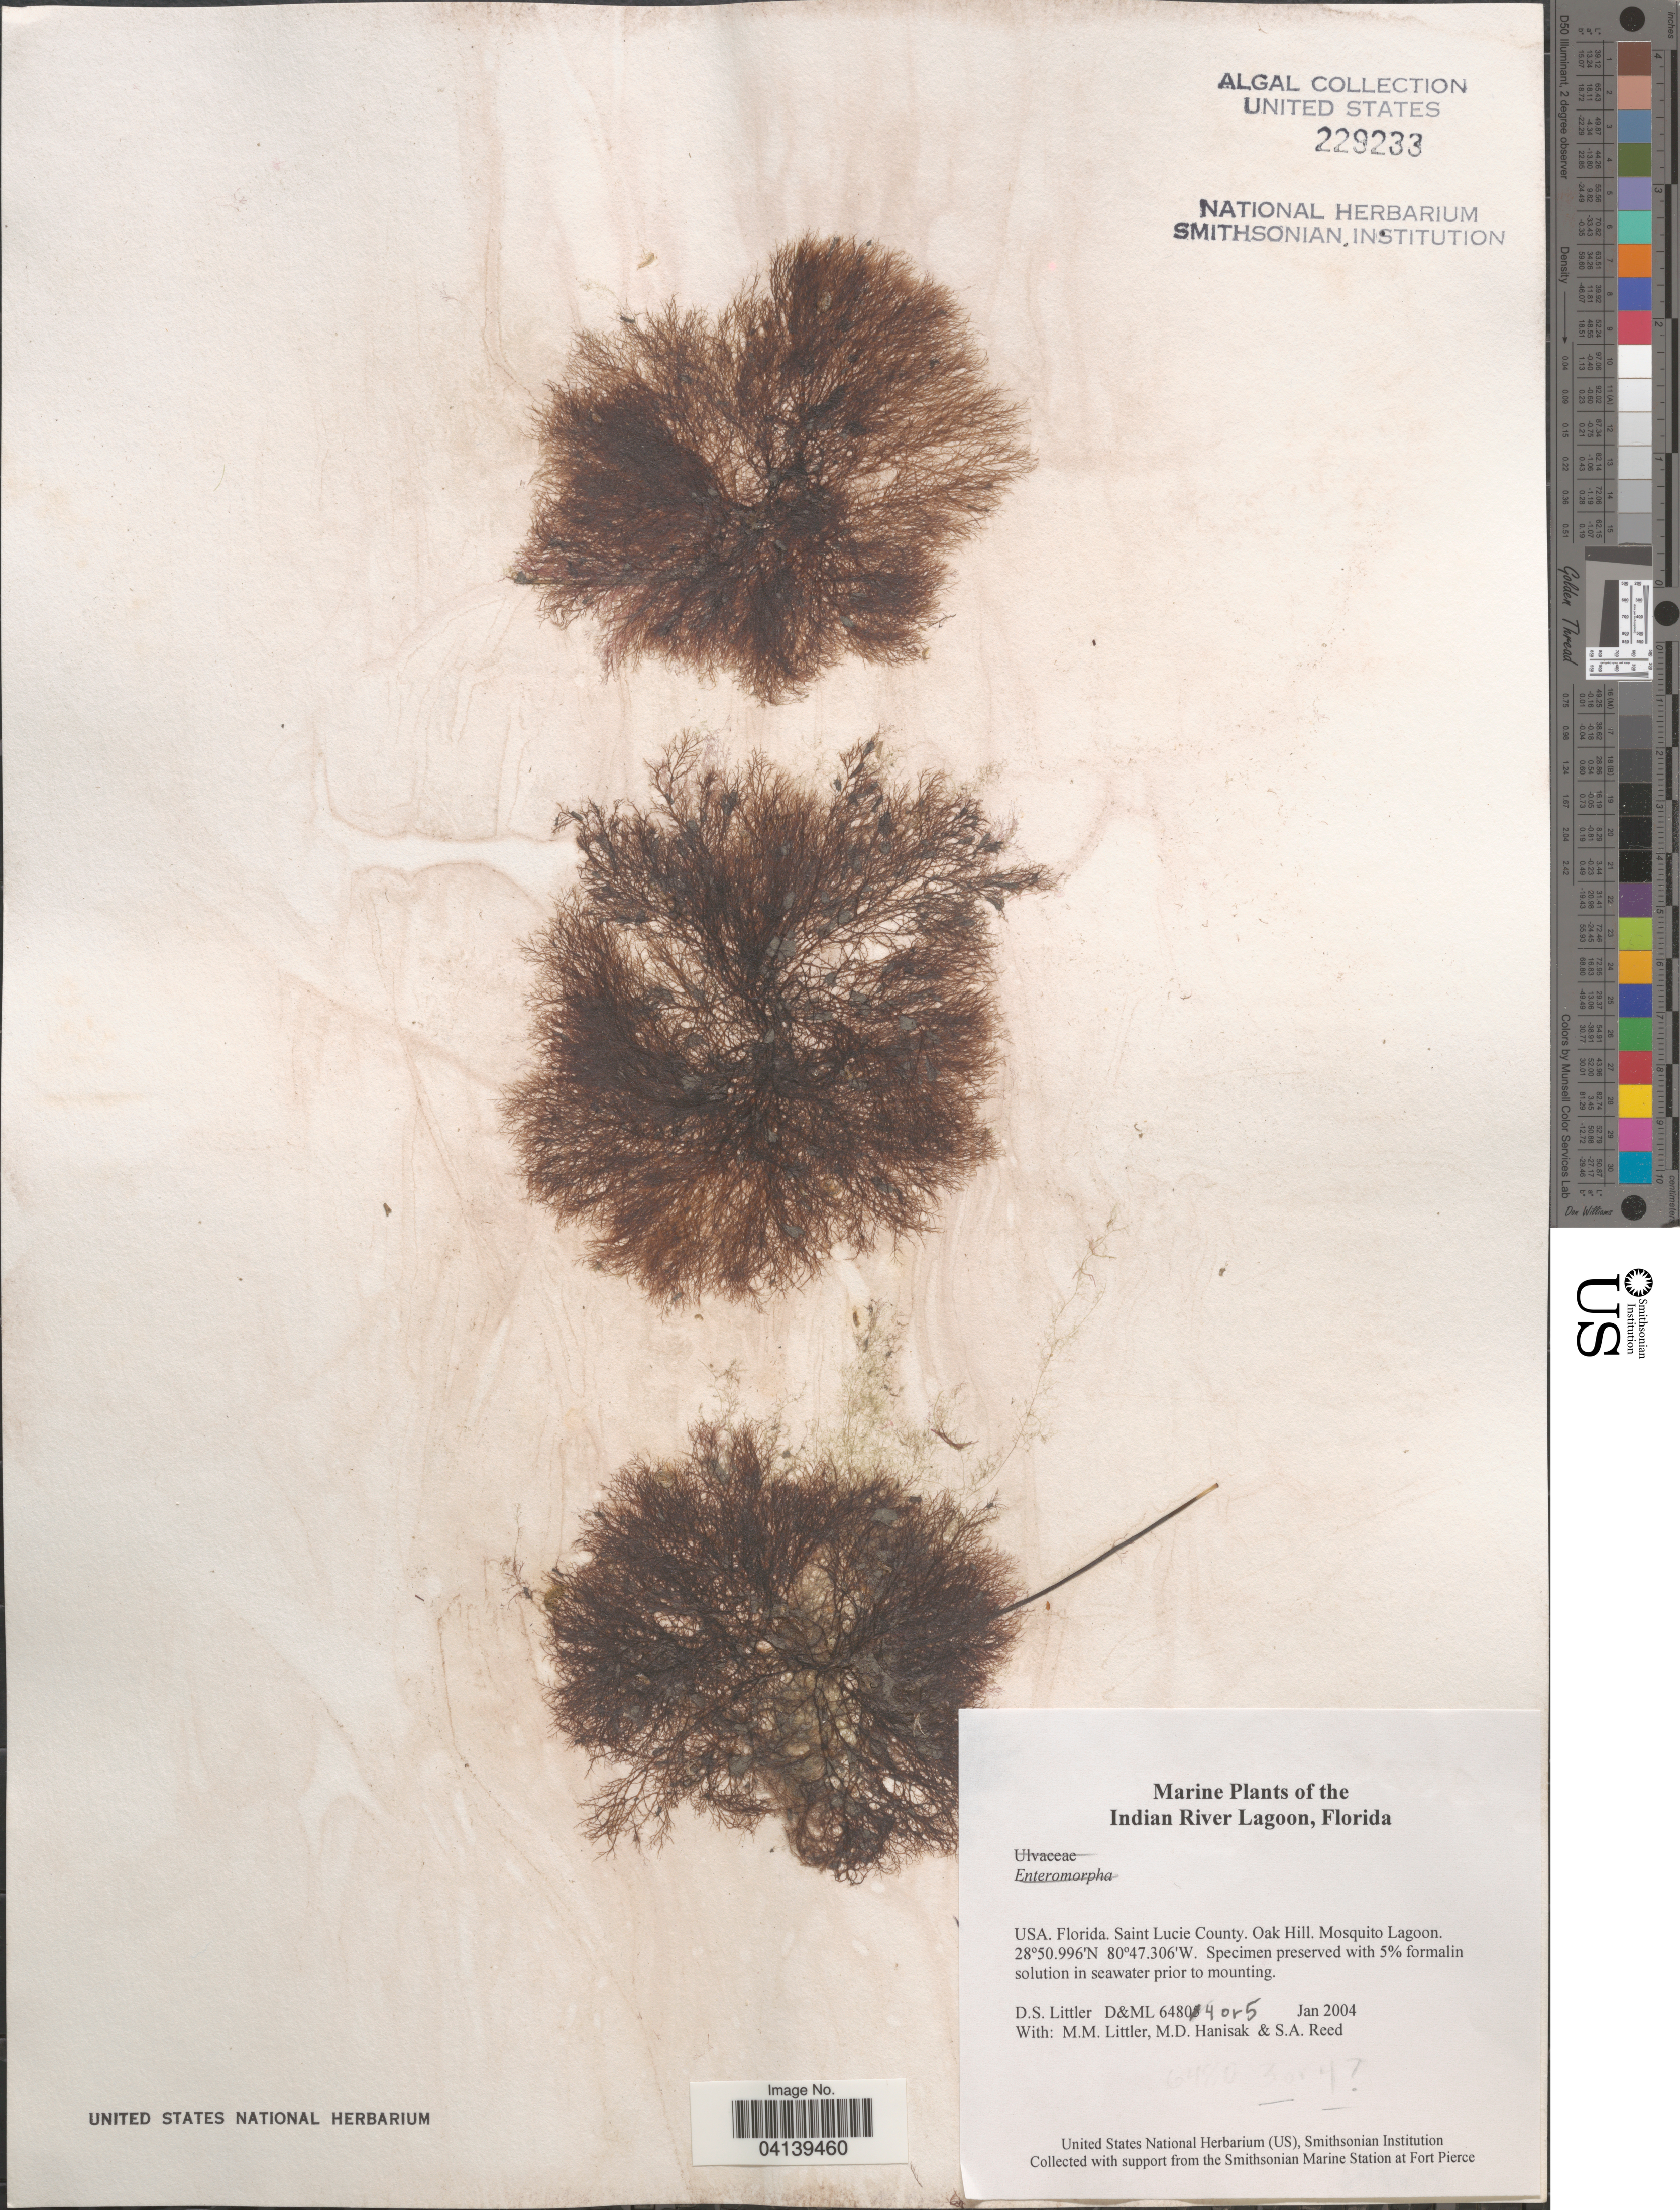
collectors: D. S. Littler, M. Hanisak & S. Reed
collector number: D&ML64804or5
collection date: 2004-01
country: United States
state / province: Florida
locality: Indian River Lagoon. Saint Lucie County. Oak Hill. Mosquito Lagoon.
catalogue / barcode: US 229233